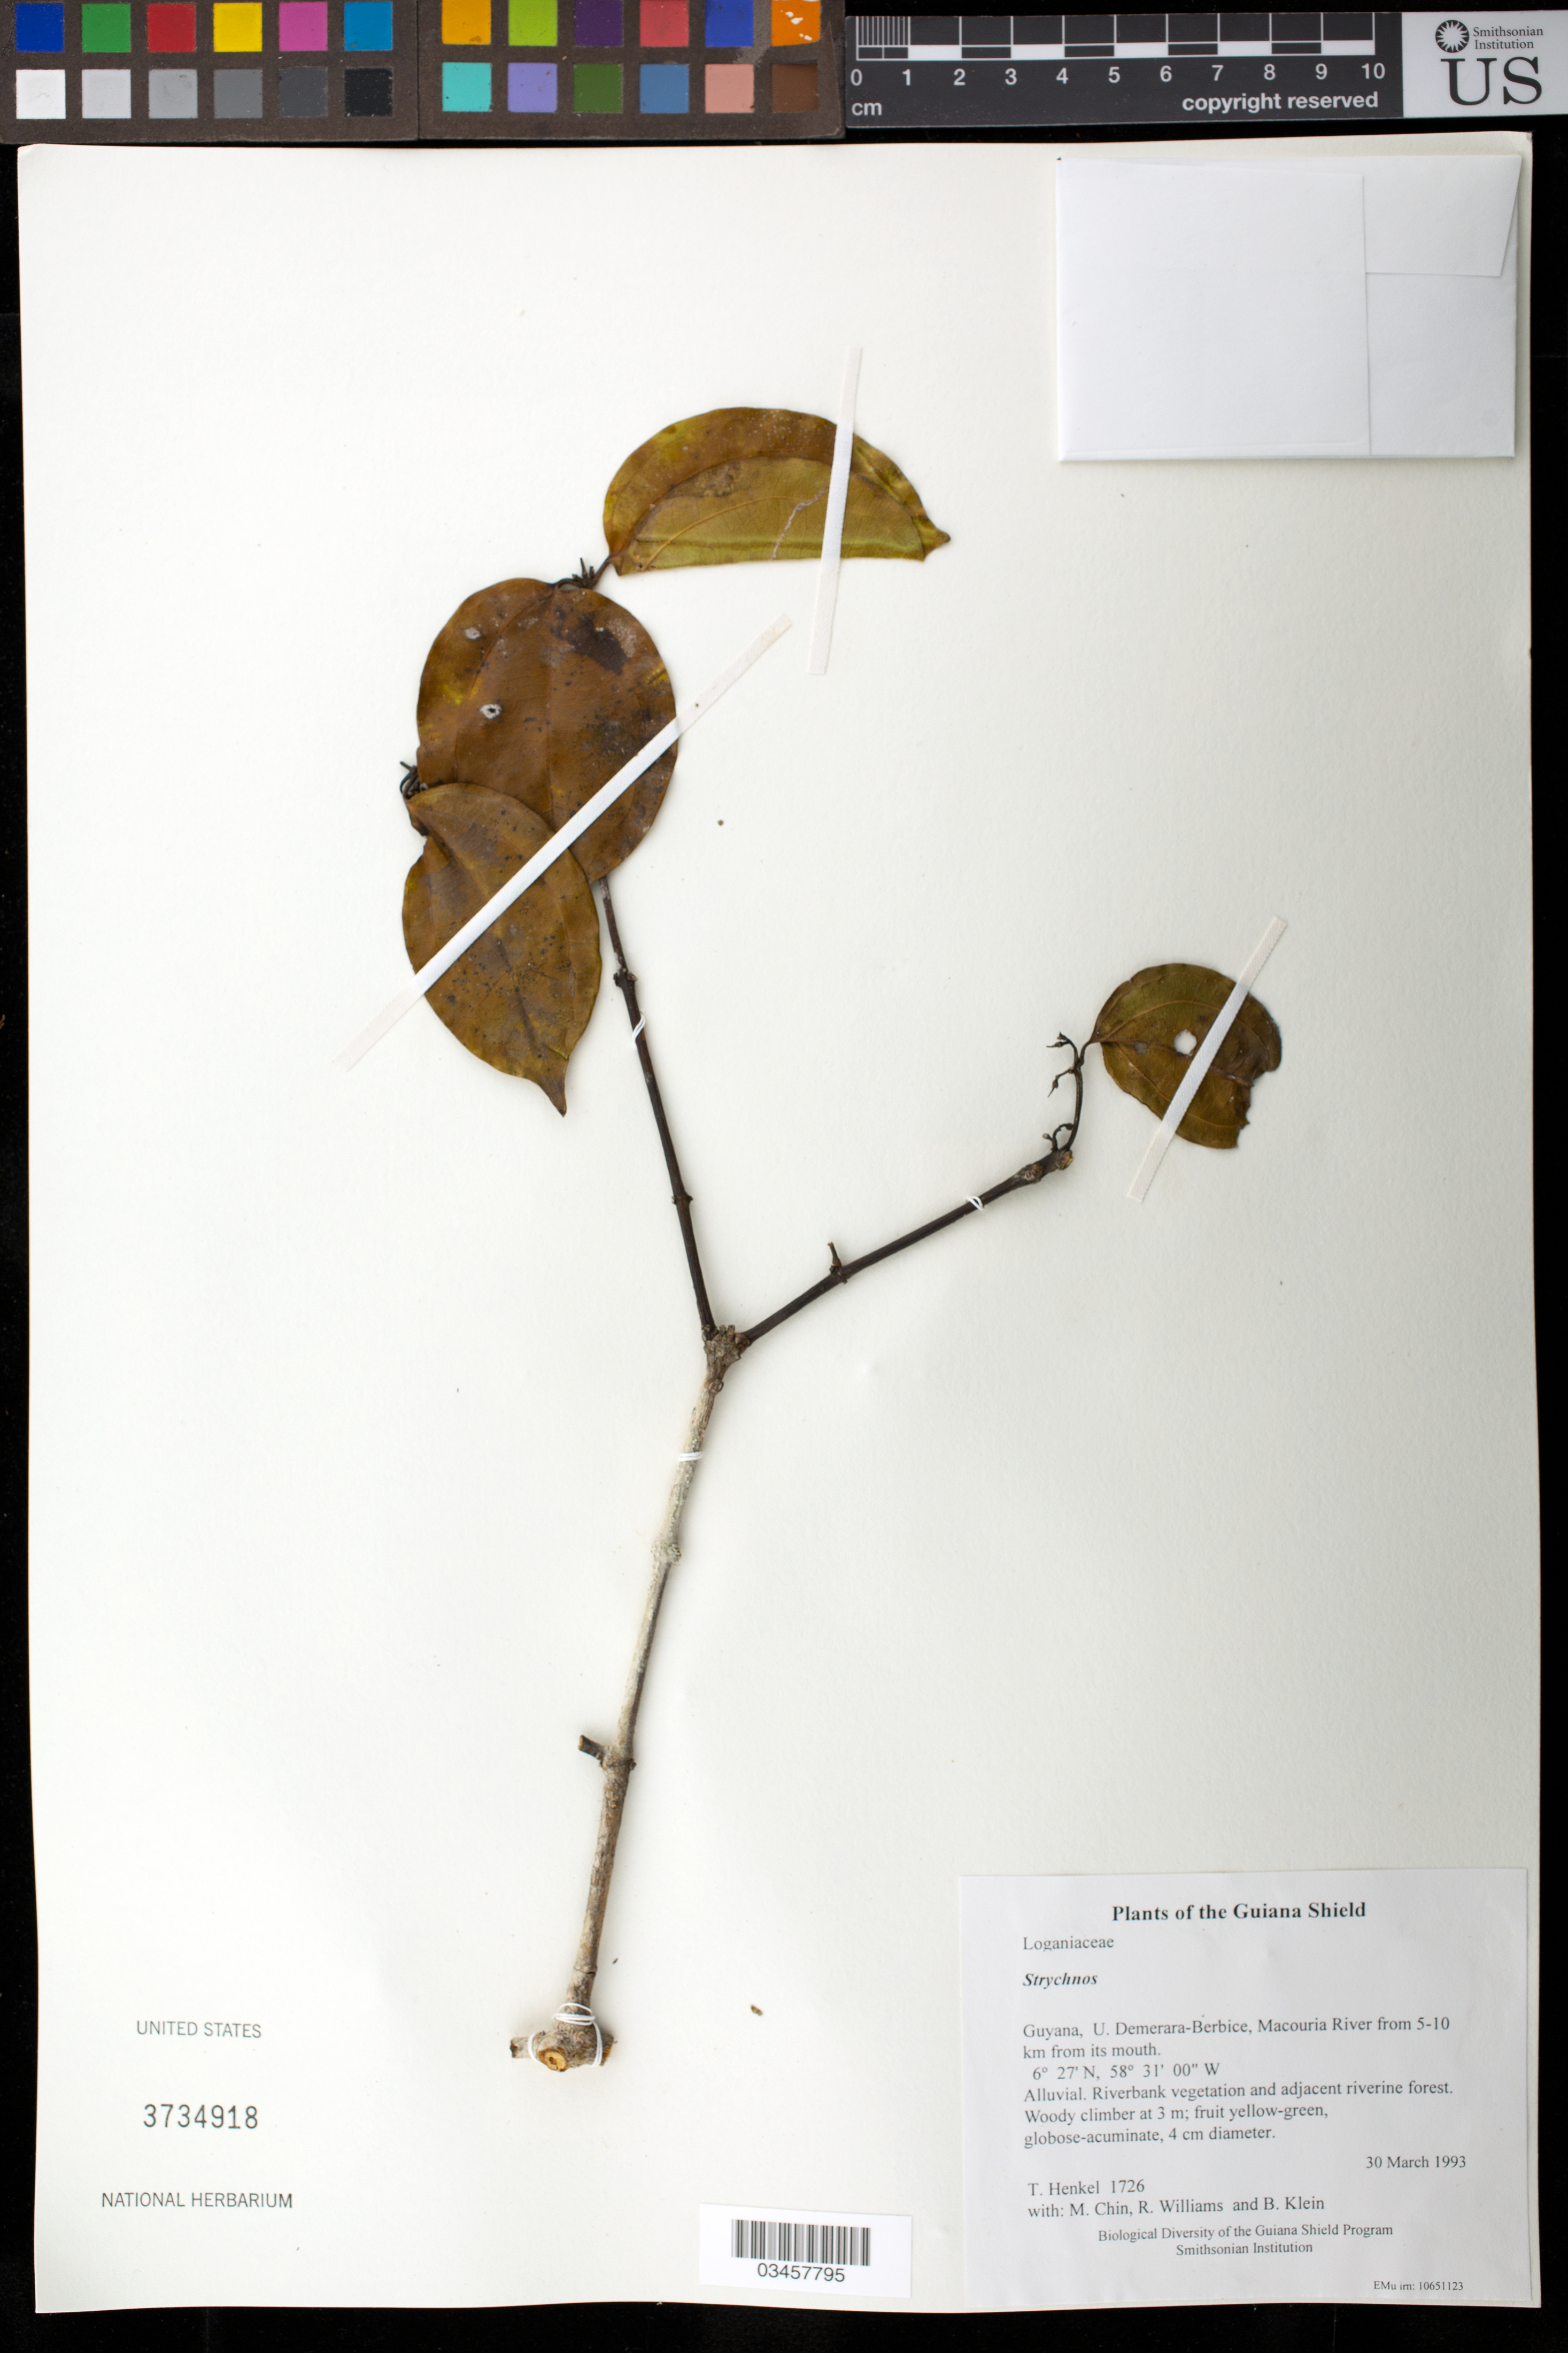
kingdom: Plantae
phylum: Tracheophyta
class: Magnoliopsida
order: Gentianales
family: Loganiaceae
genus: Strychnos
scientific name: Strychnos sp.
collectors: T. Henkel, M. Chin, R. Williams & B. Klein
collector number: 1726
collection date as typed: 30 March 1993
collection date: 1993-03-30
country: Guyana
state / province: U. Demerara-Berbice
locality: Macouria River from 5-10 km from its mouth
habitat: Alluvial. Riverbank vegetation and adjacent riverine forest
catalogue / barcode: US 3734918